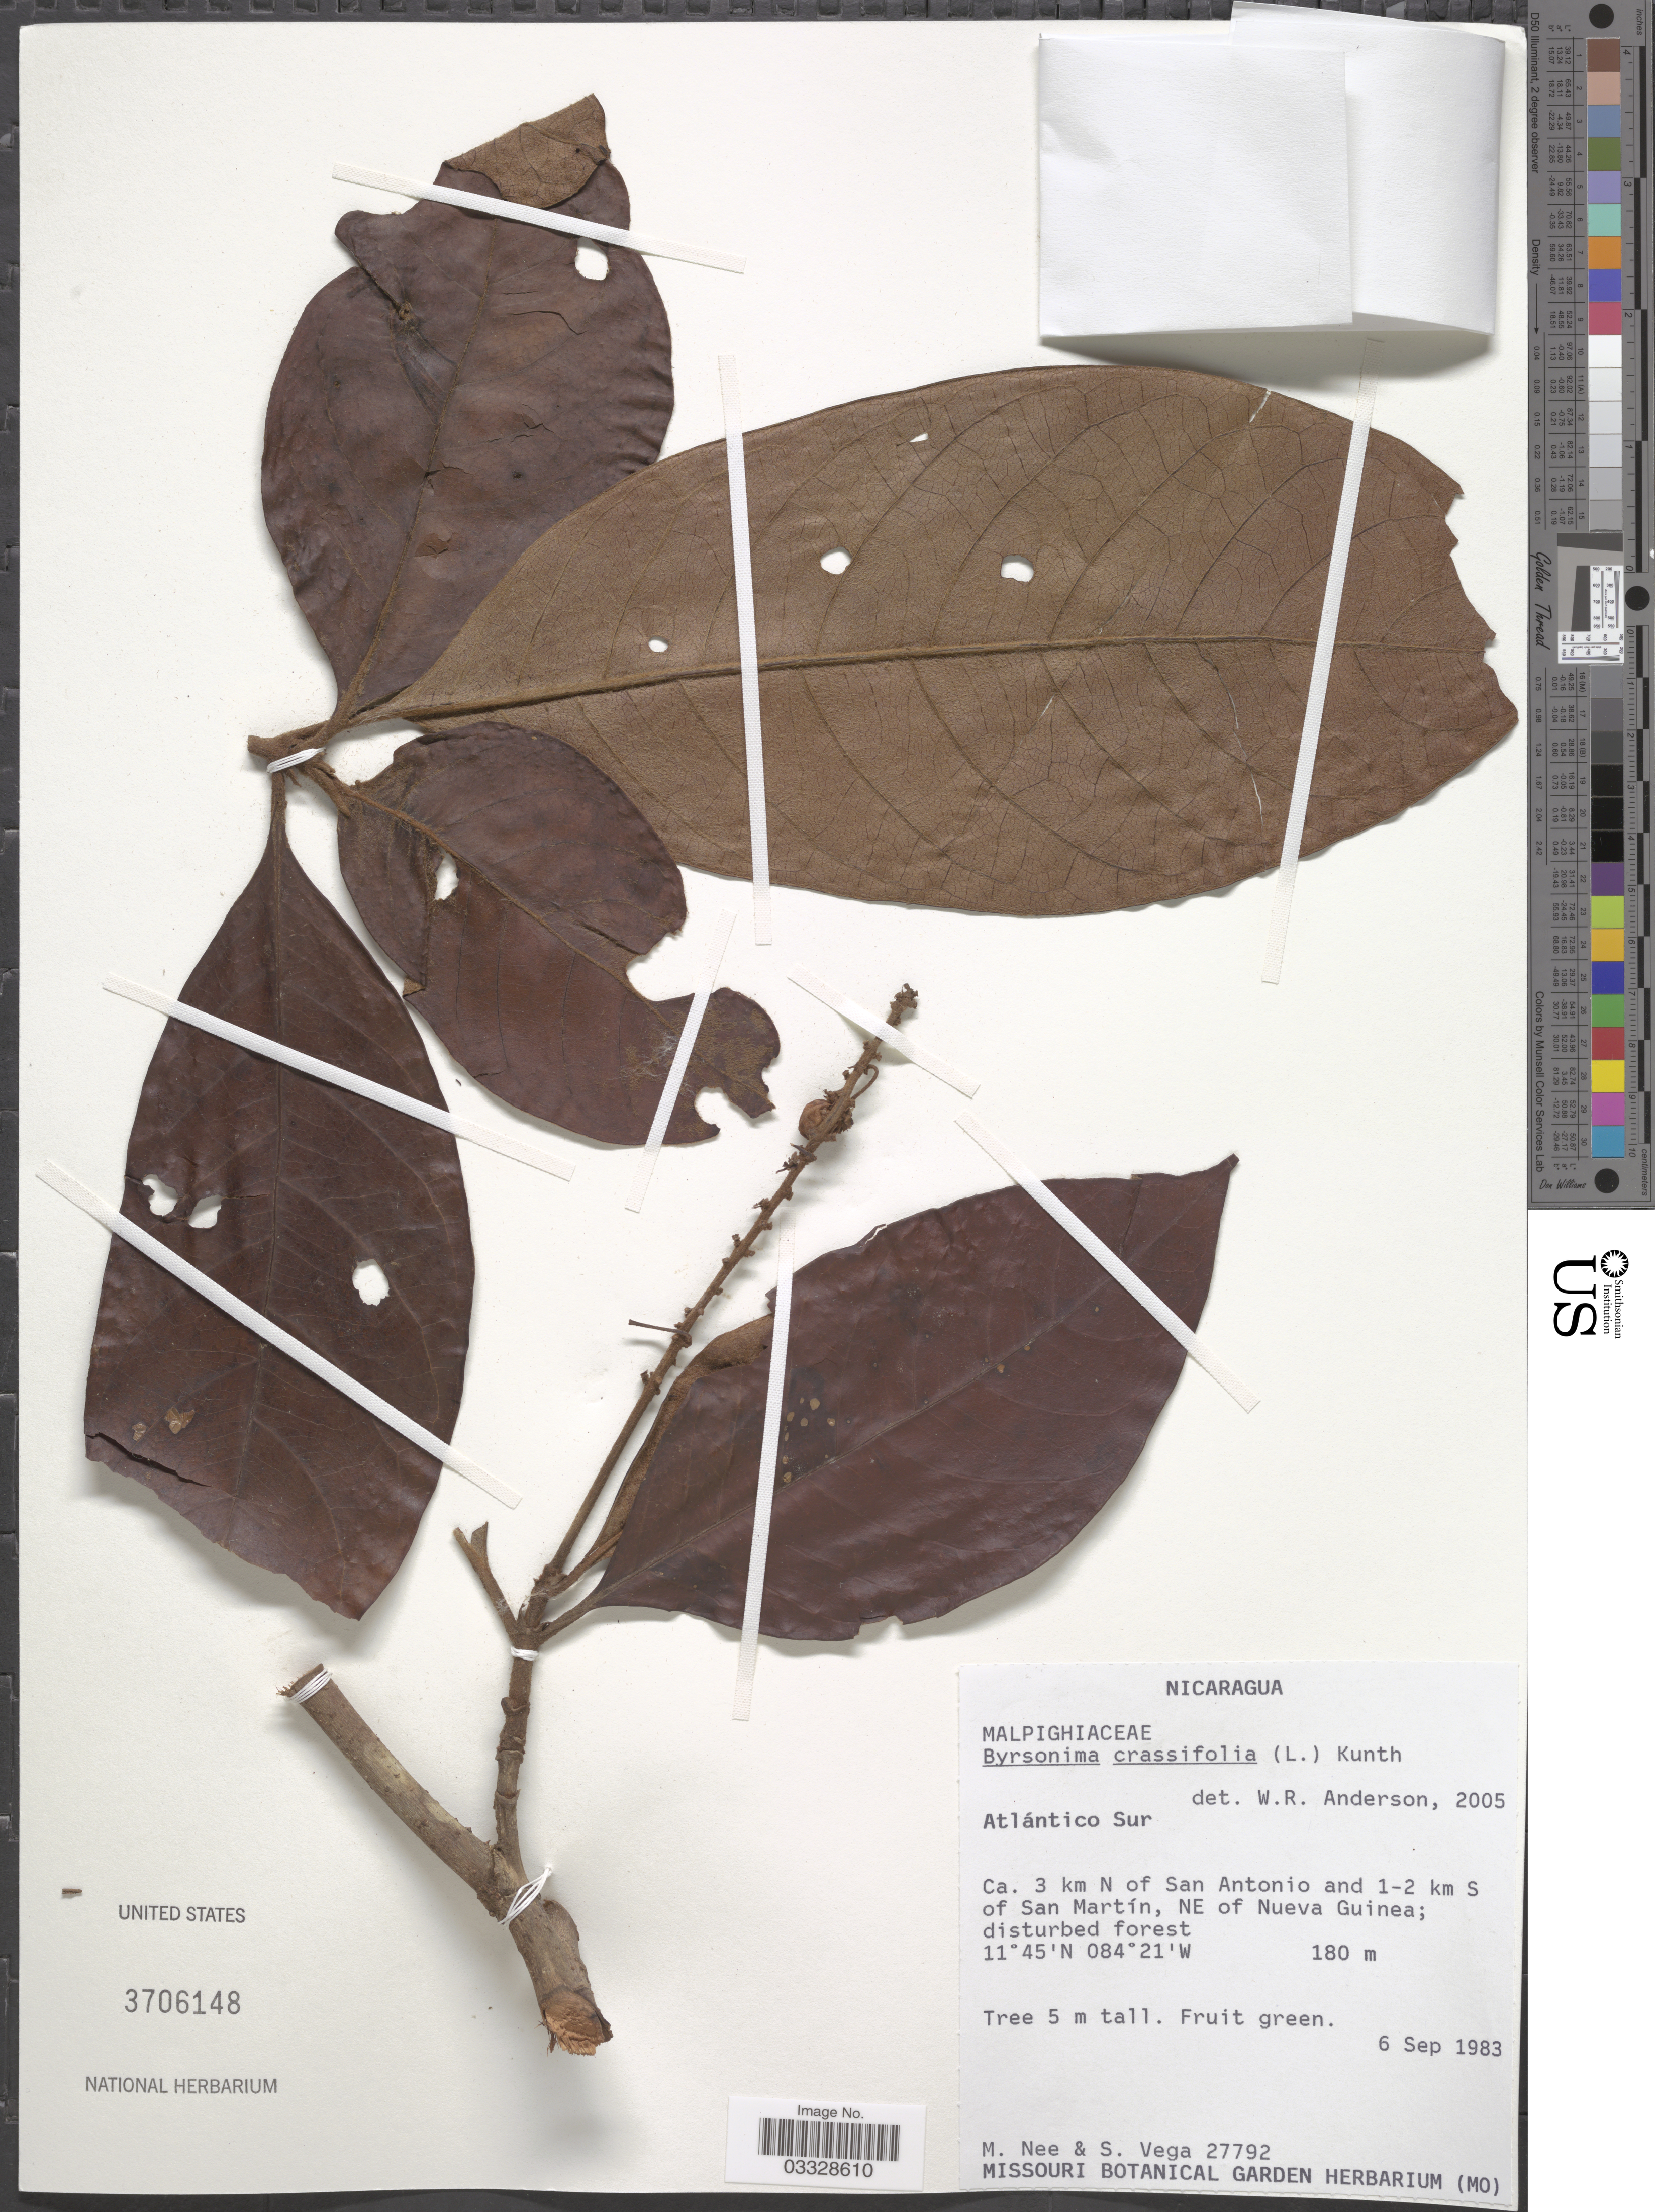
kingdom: Plantae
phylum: Tracheophyta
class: Magnoliopsida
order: Malpighiales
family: Malpighiaceae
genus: Byrsonima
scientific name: Byrsonima crassifolia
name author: (L.) Kunth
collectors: M. Nee & S. Vega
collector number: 27792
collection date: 1983-09-06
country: Nicaragua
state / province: Atlantico Sur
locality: Ca. 3 km N of San Antonio and 1-2 km S of San Martín, NE of Nueva Guinea.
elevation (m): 180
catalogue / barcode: US 3706148